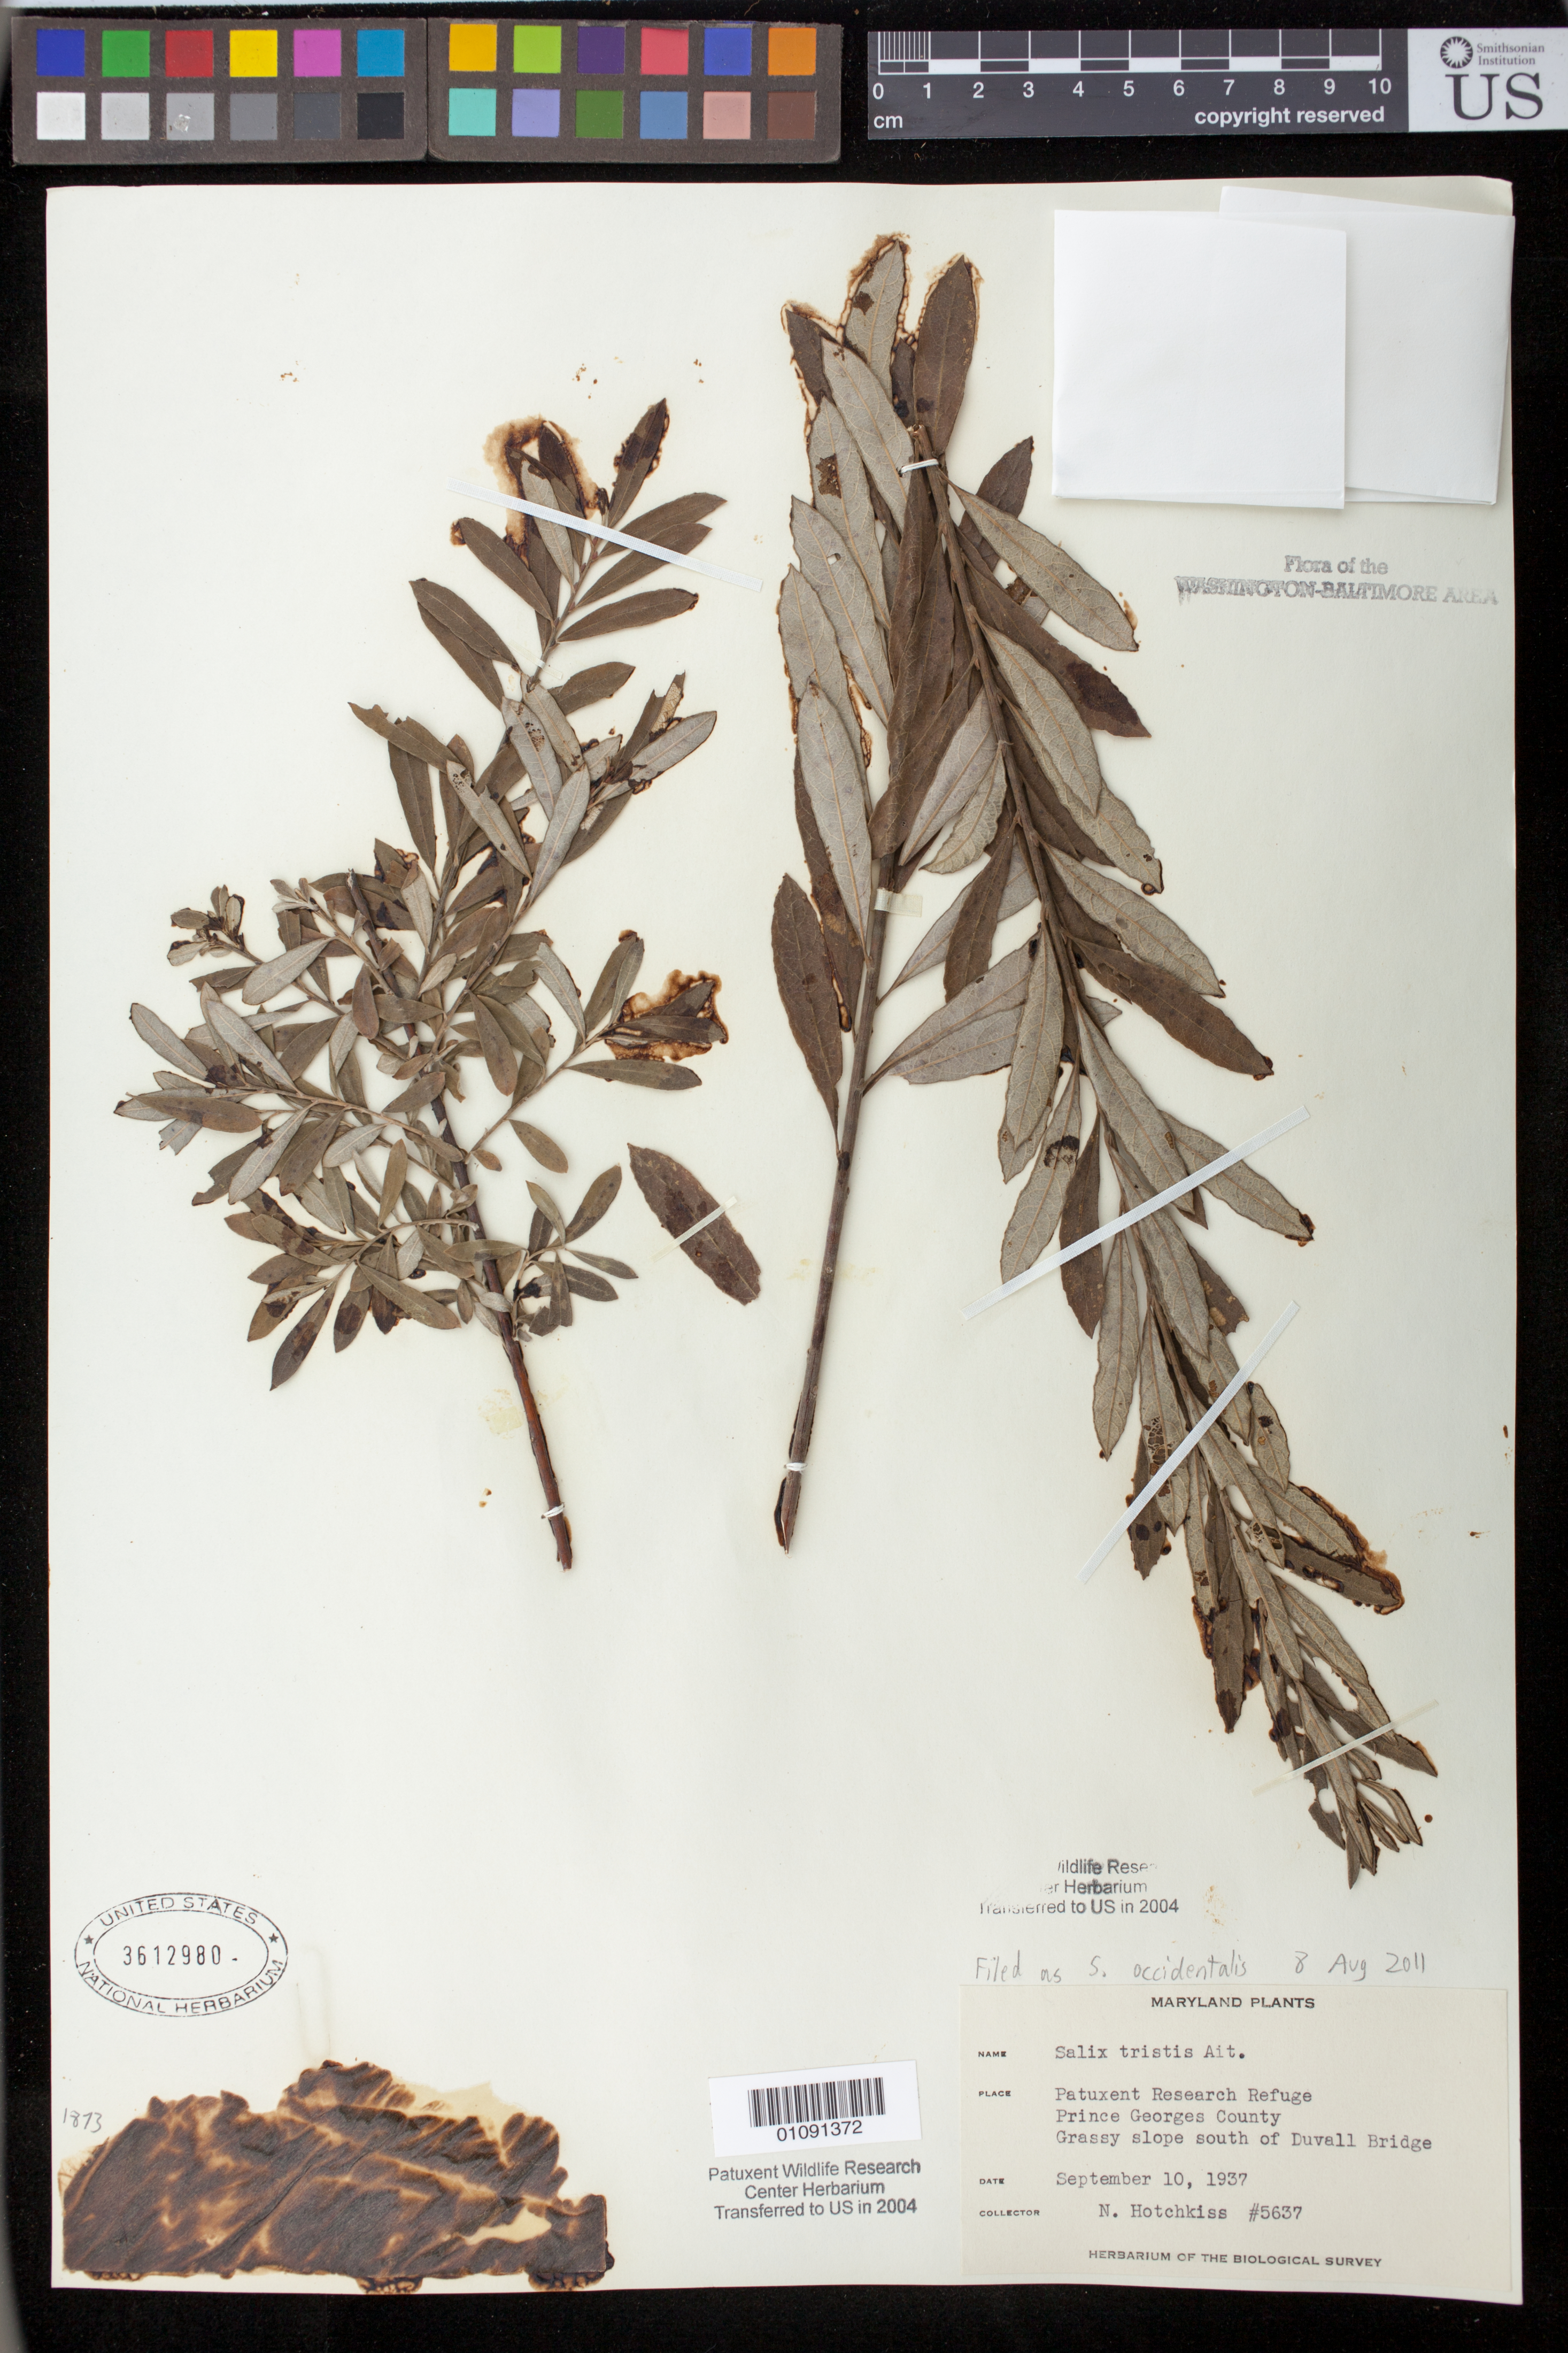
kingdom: Plantae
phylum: Tracheophyta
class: Magnoliopsida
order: Malpighiales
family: Salicaceae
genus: Salix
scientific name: Salix occidentalis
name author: Walter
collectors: N. Hotchkiss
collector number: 5637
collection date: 1937-09-10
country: United States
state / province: Maryland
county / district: Prince George's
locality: Patuxent Wildlife Refuge. S. of Duvall Bridge.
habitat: Grassy slope.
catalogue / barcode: US 3612980